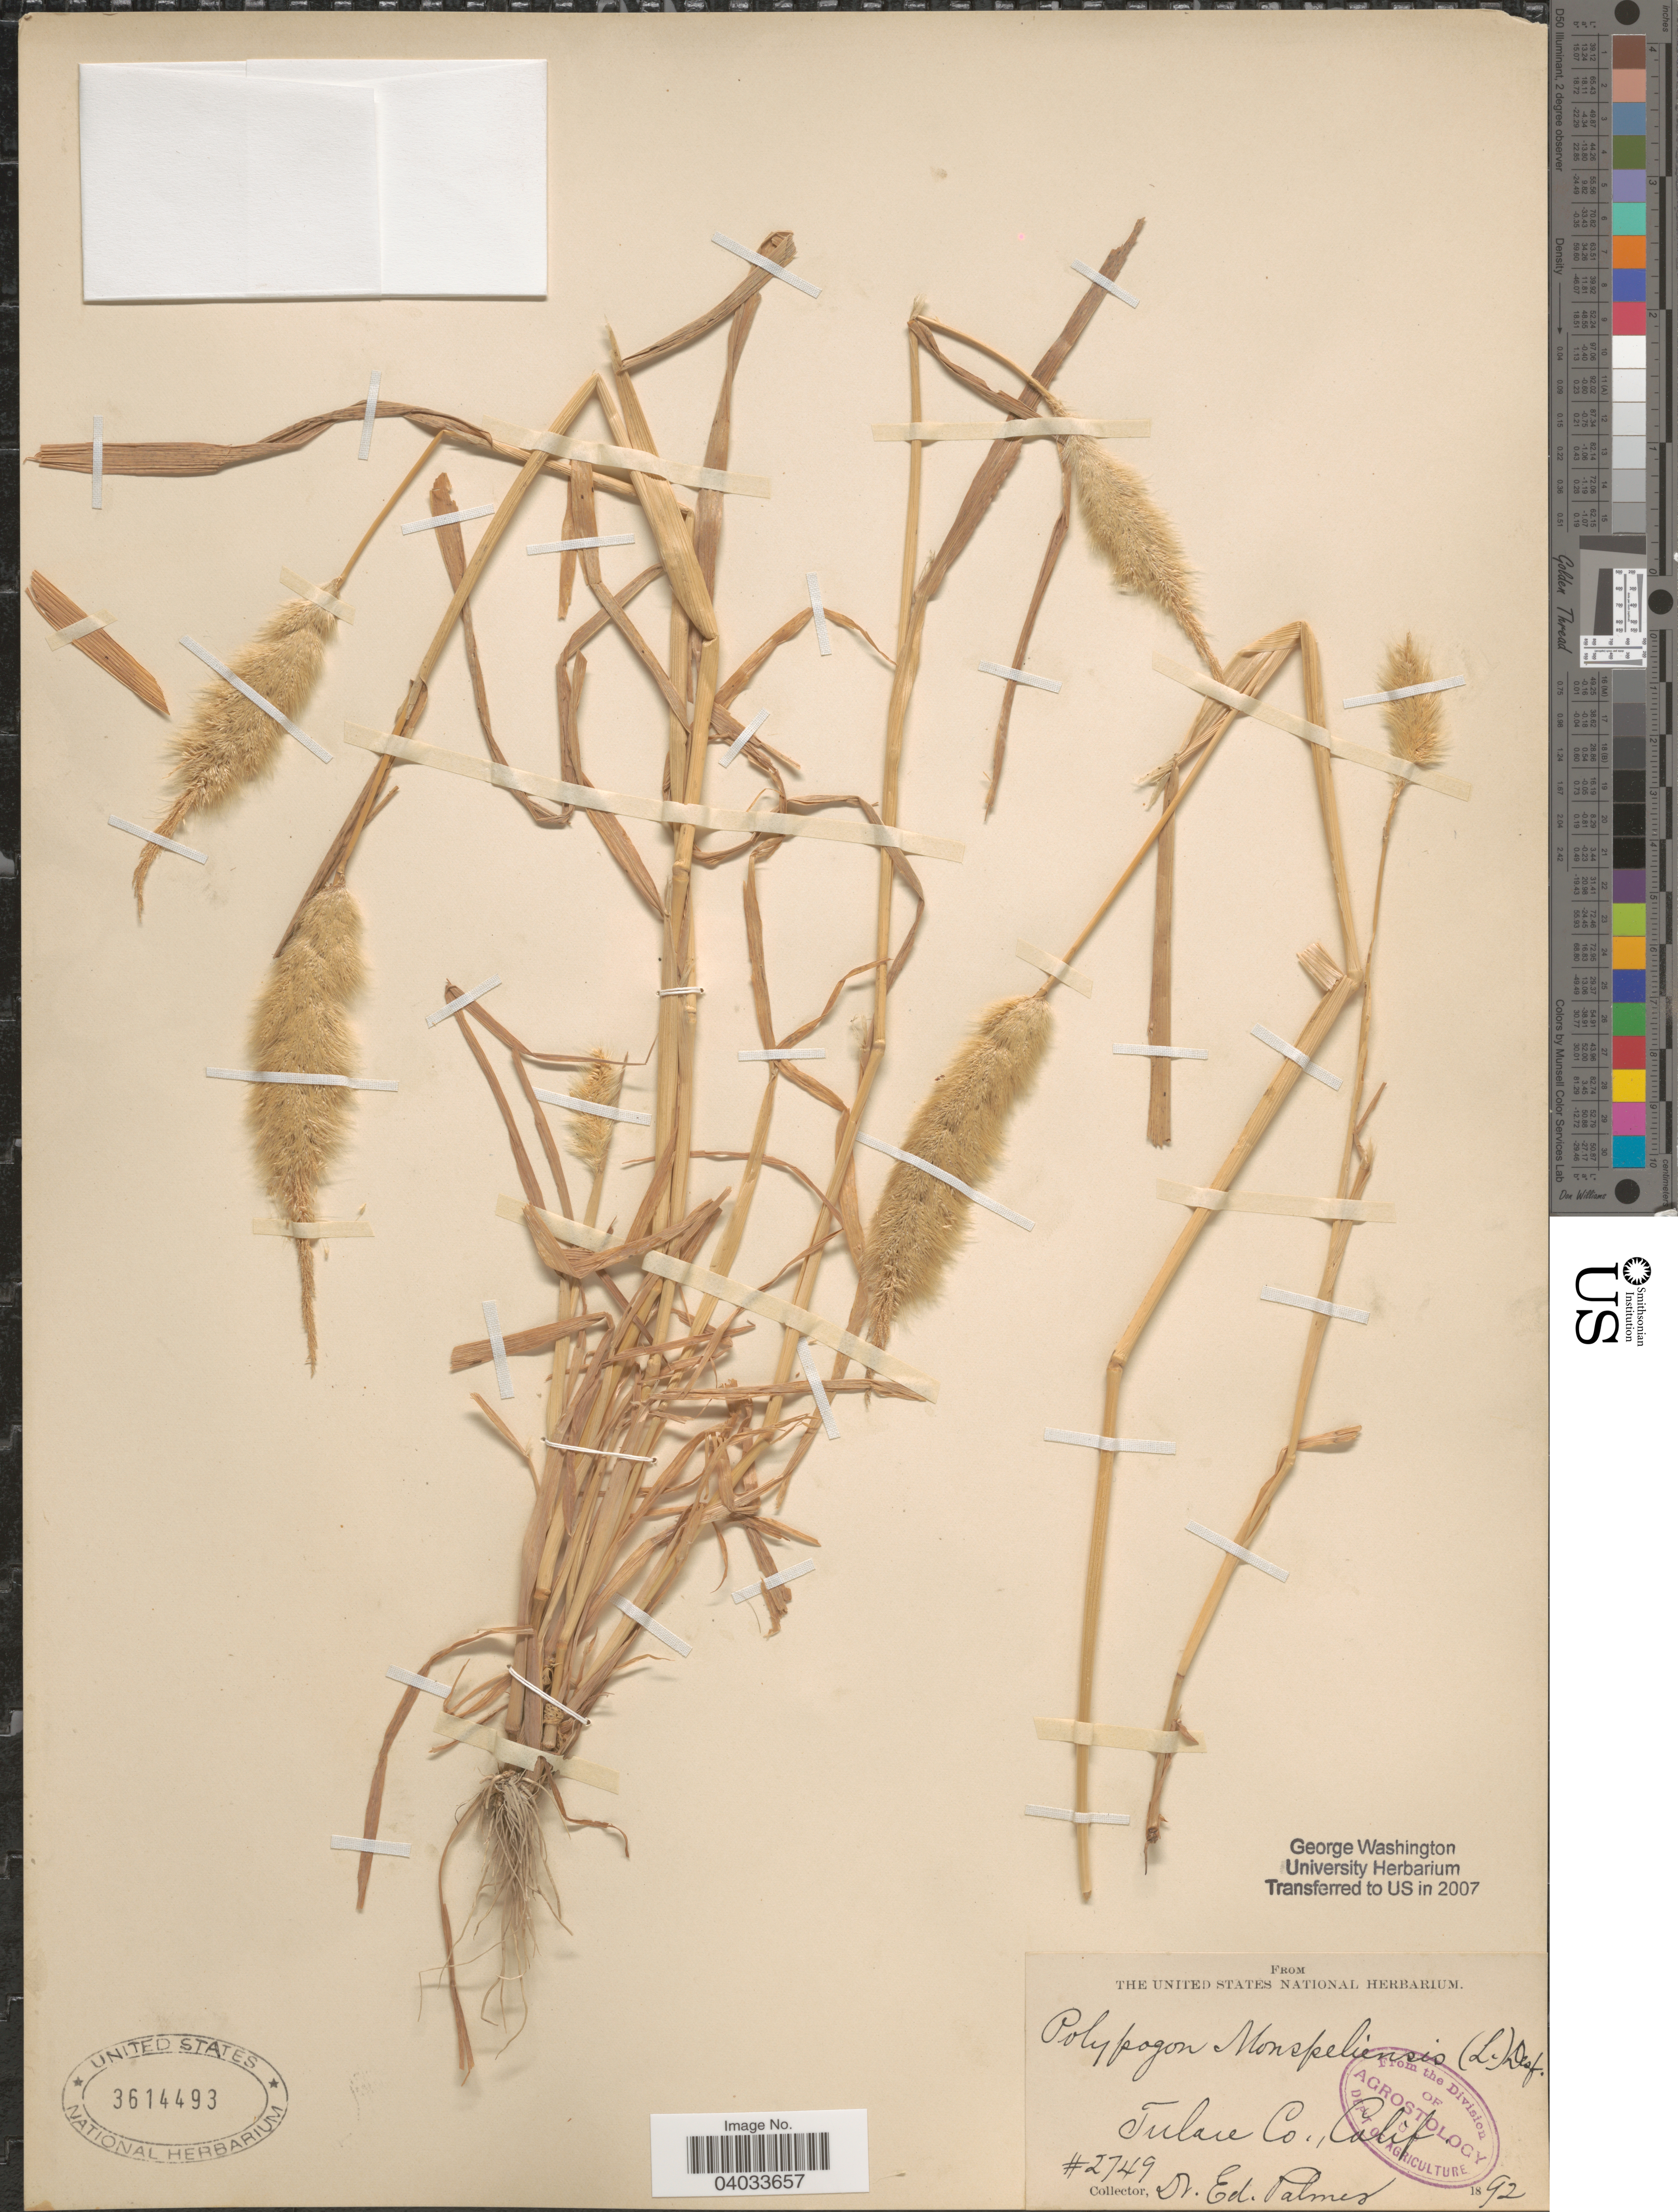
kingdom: Plantae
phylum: Tracheophyta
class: Liliopsida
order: Poales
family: Poaceae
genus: Polypogon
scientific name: Polypogon monspeliensis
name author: (L.) Desf.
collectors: E. Palmer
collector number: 2749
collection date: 1892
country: United States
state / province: California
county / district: Tulare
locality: Tulare Co.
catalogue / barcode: US 3614493